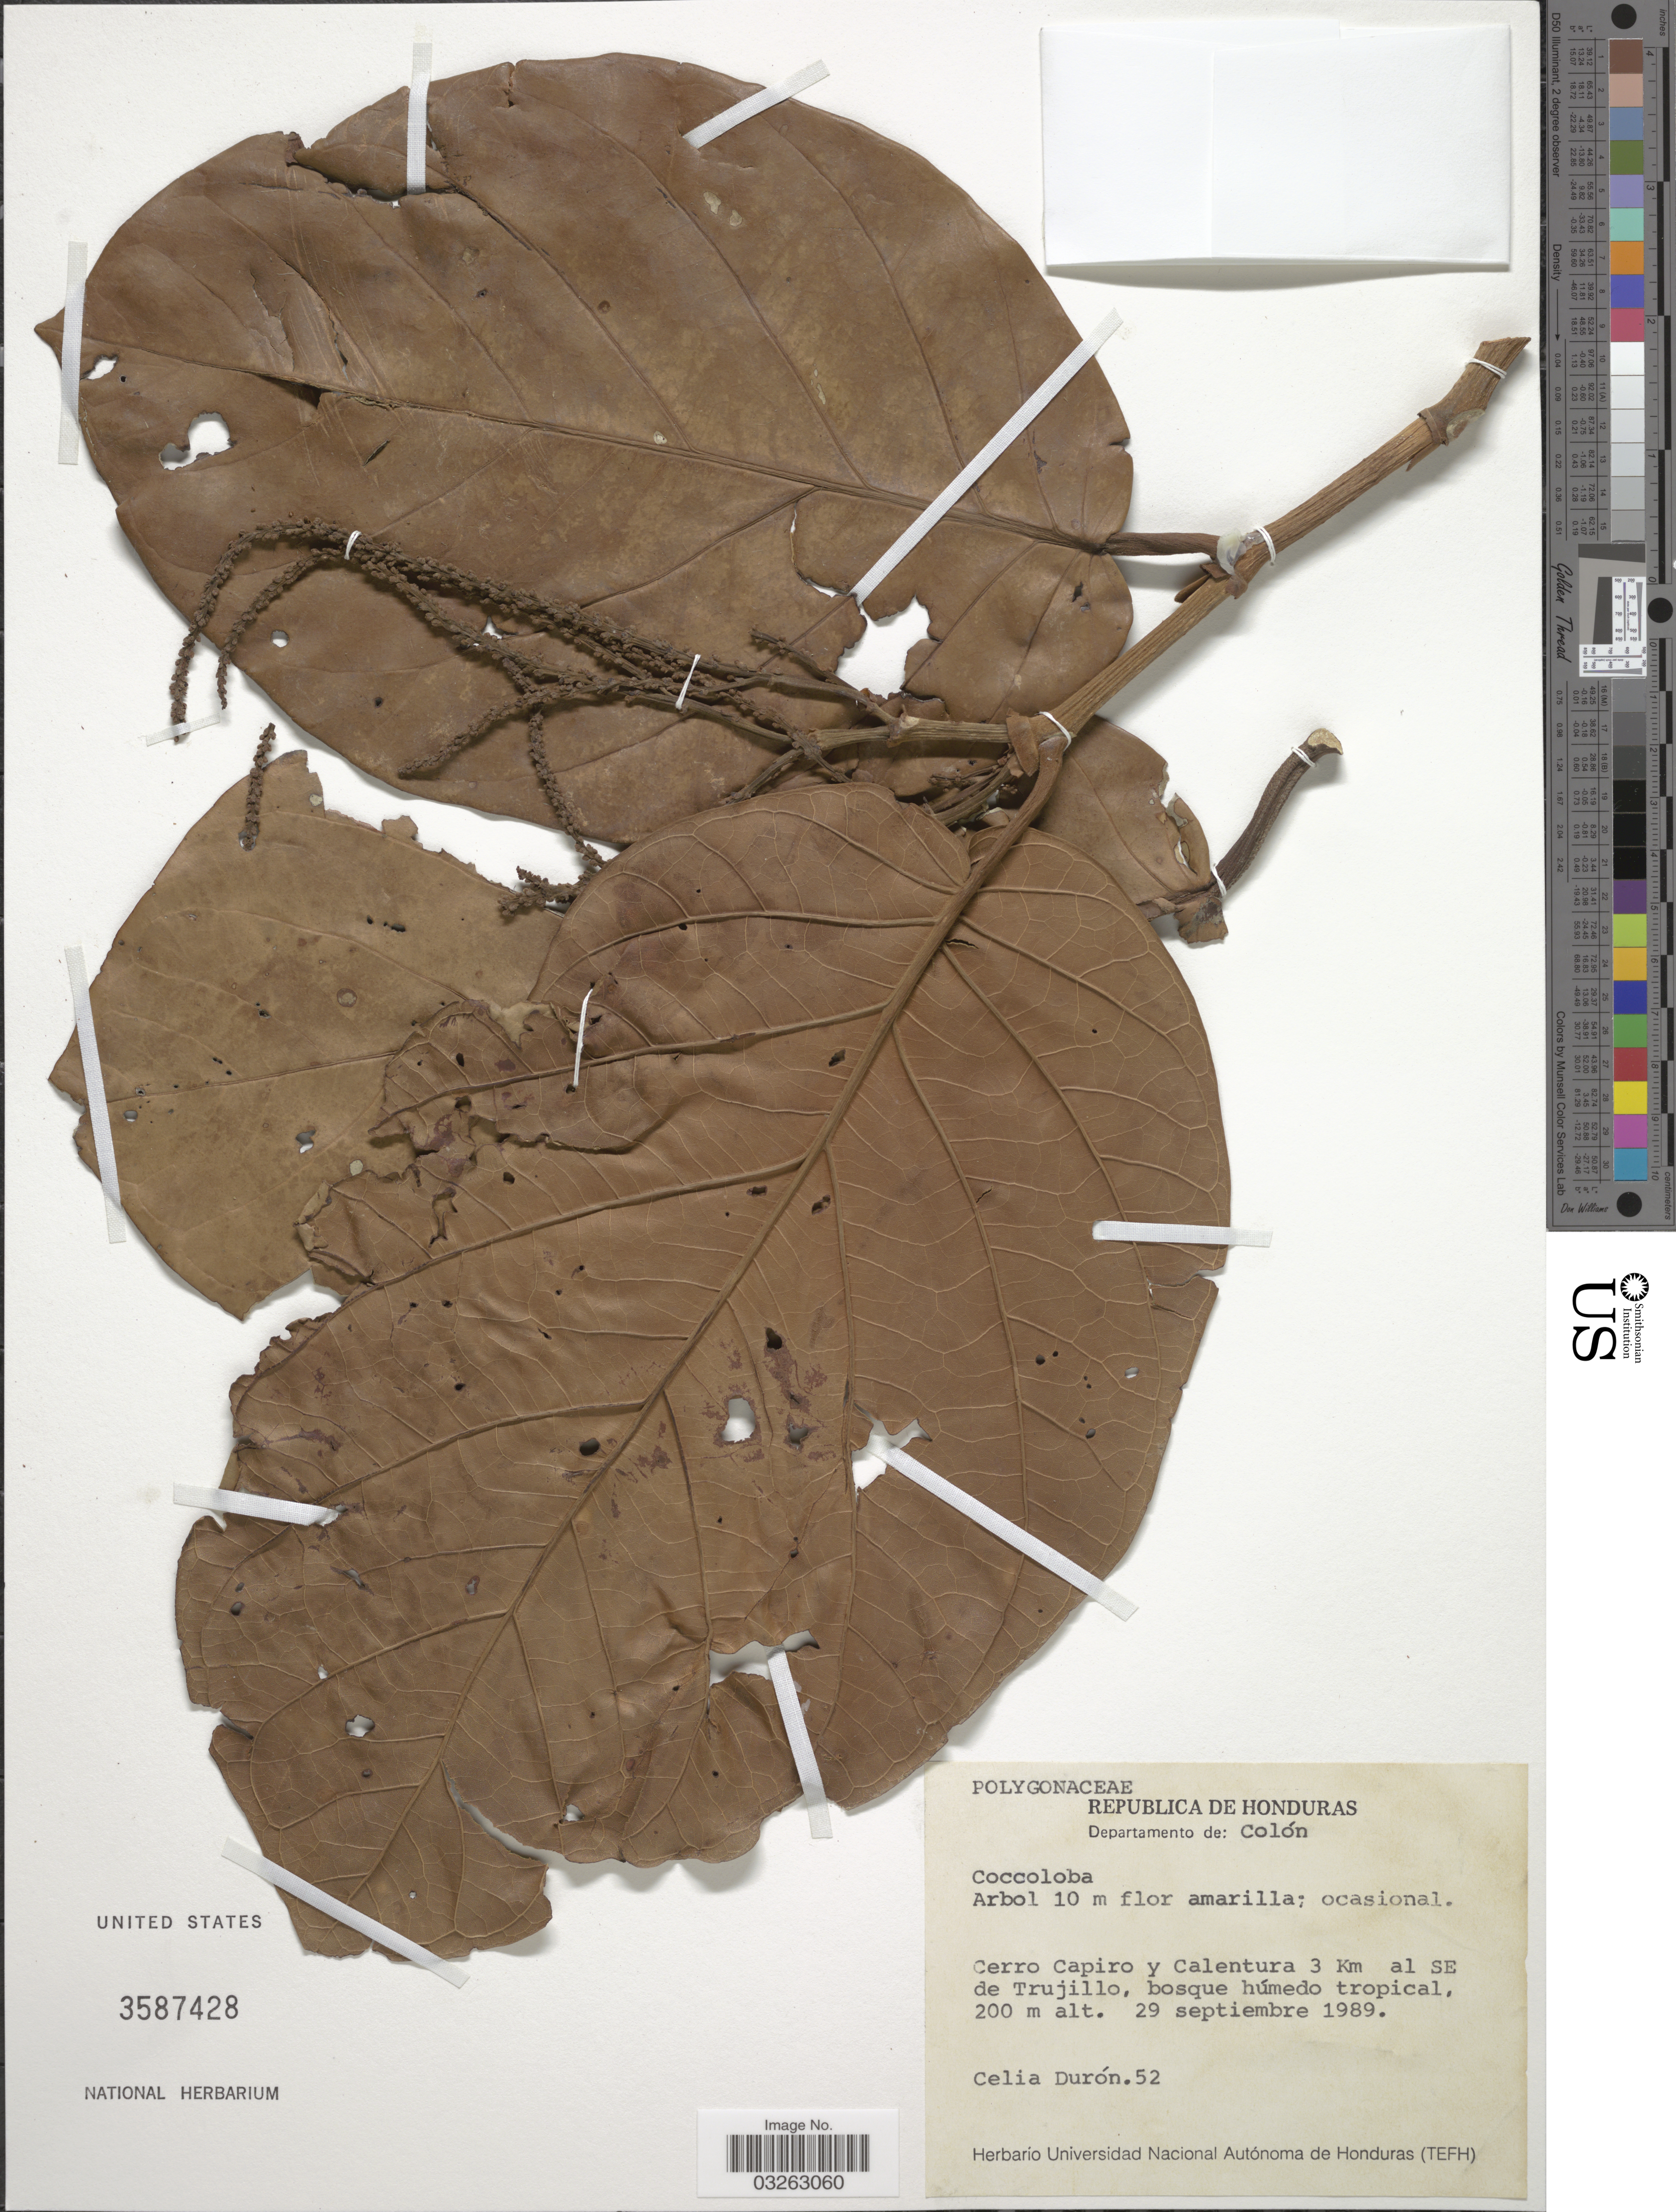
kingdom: Plantae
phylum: Tracheophyta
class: Magnoliopsida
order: Caryophyllales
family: Polygonaceae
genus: Coccoloba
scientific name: Coccoloba sp.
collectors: C. Duron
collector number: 52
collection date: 1989-09-29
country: Honduras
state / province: Colón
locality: Departamento de: Colón. Cerro Capiro y Calentura 3 Km al SE de Trujillo.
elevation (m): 200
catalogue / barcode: US 3587428